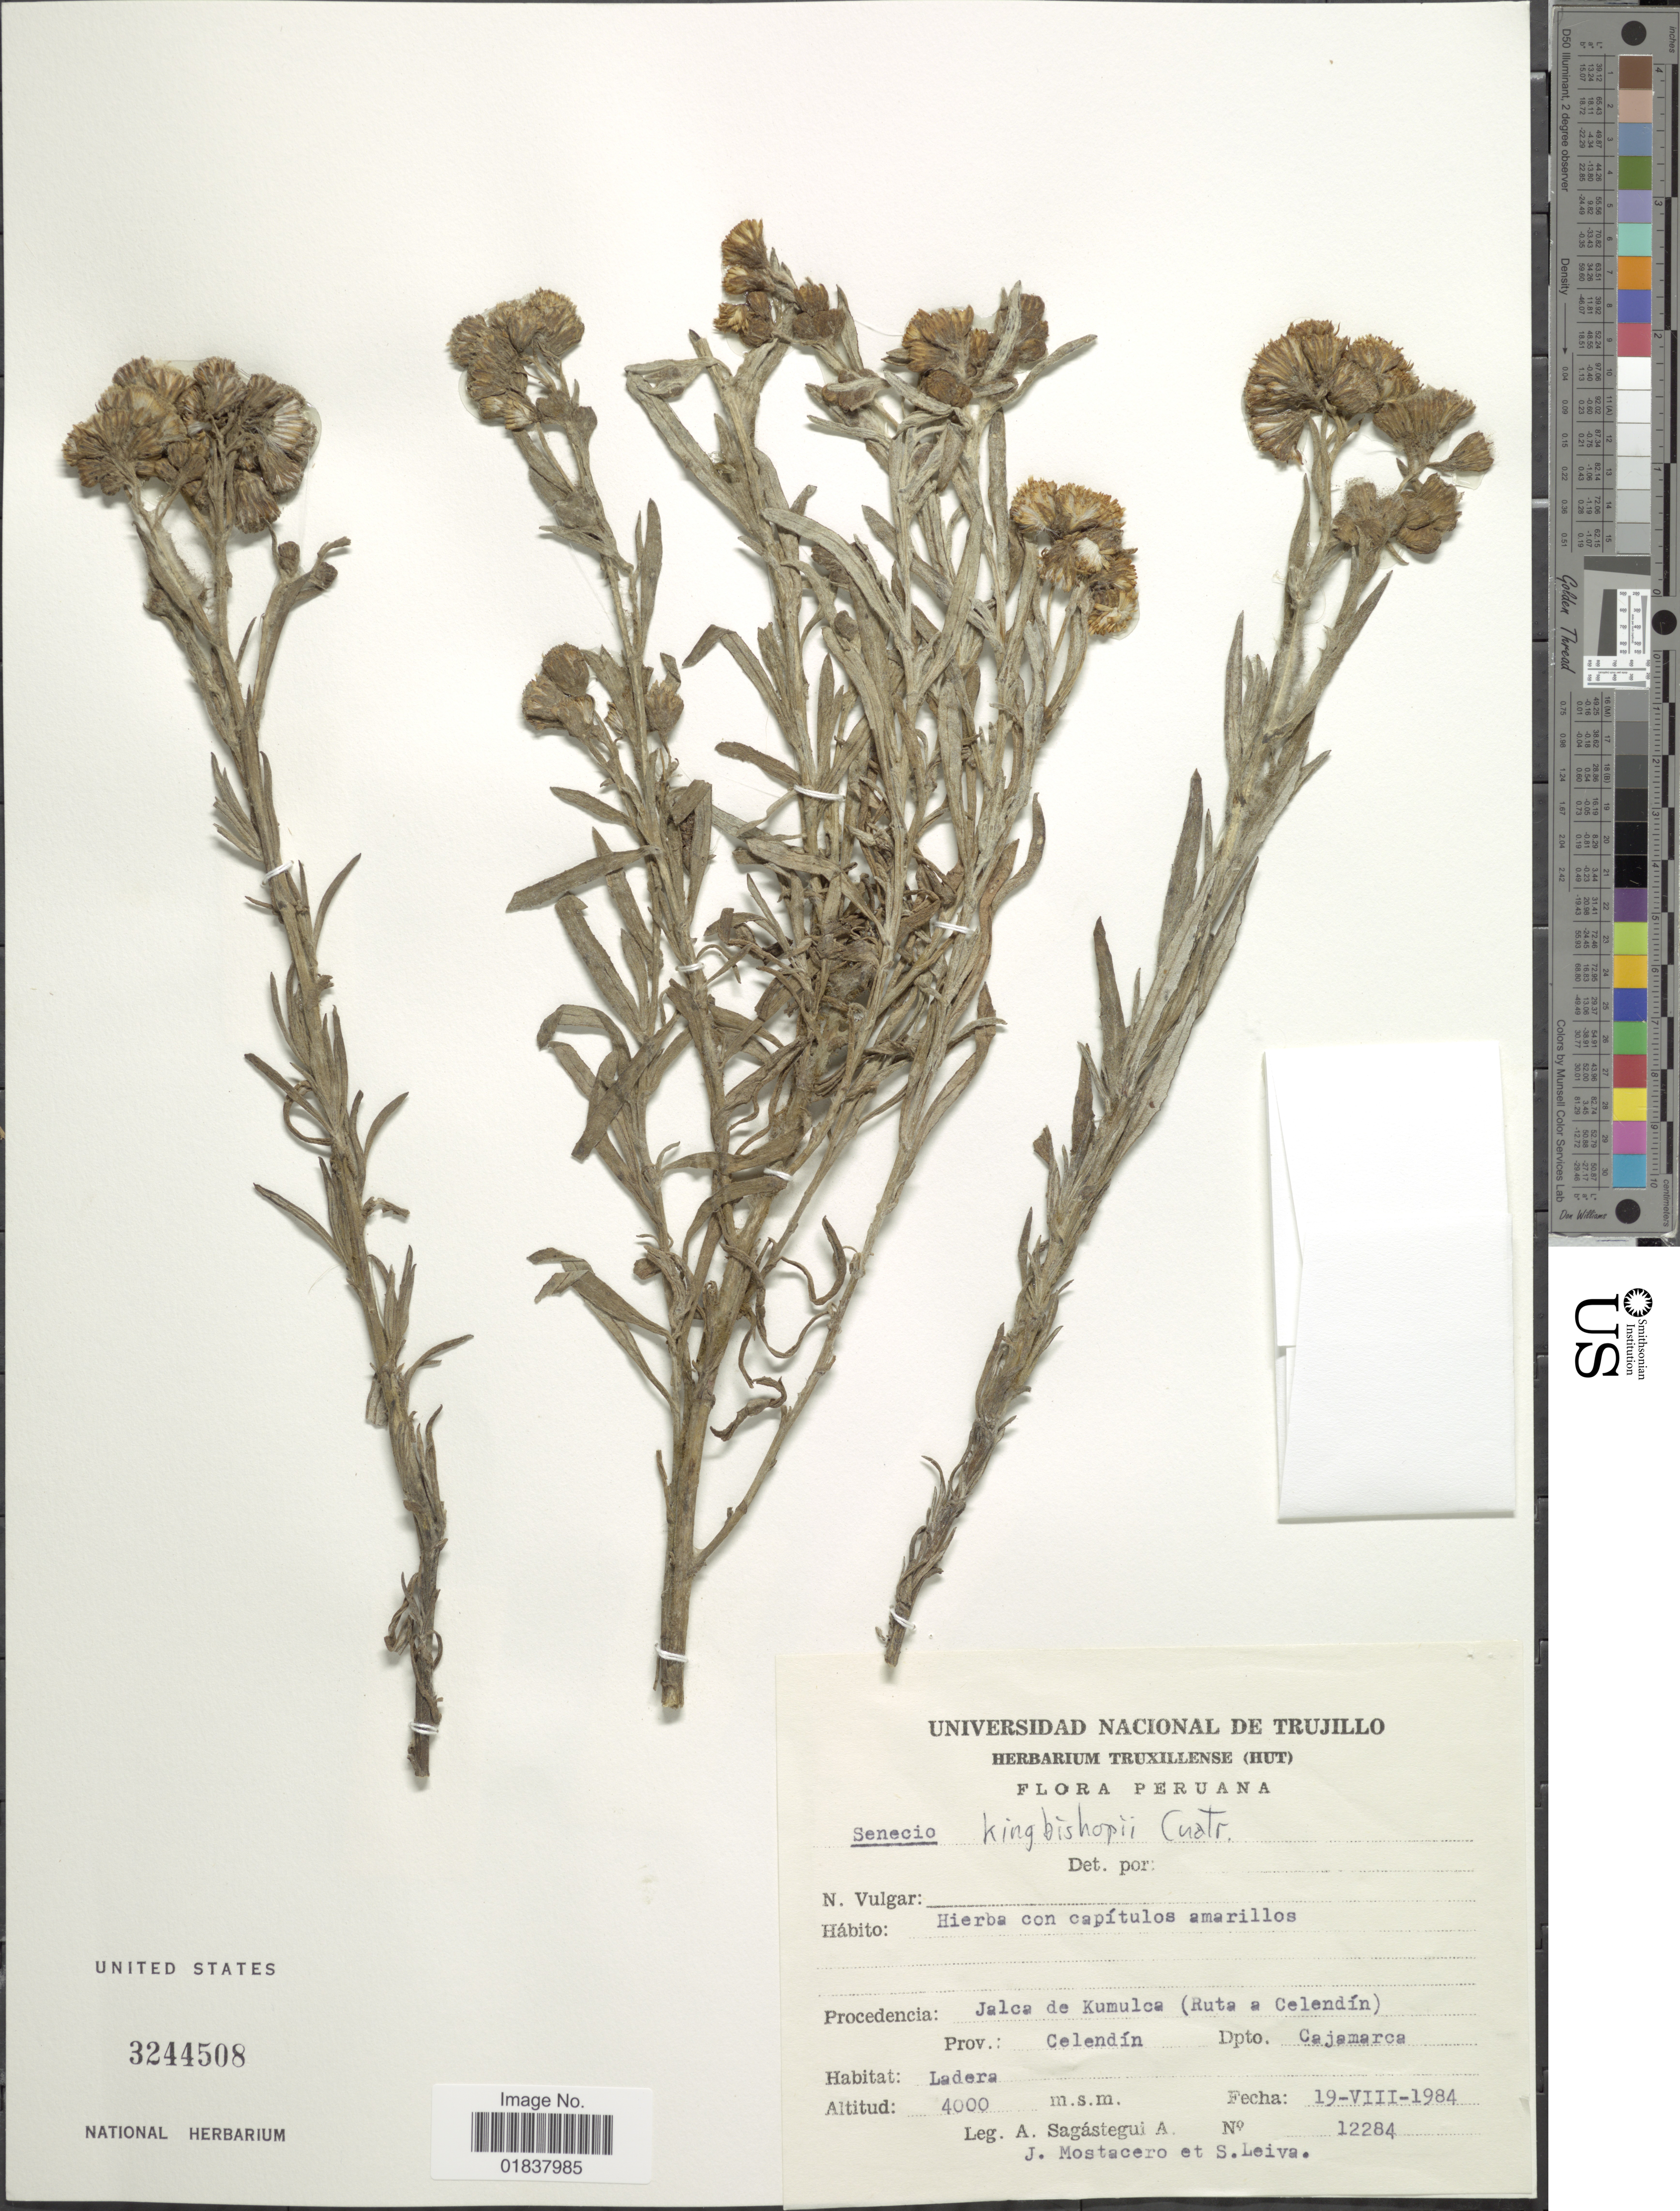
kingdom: Plantae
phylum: Tracheophyta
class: Magnoliopsida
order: Asterales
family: Asteraceae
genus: Senecio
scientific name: Senecio kingbishopii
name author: Cuatrec.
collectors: A. Sagástegui A., J. Mostacero & S. Leiva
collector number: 12284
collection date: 1984-08-19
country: Peru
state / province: Cajamarca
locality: Jalca de Kumulca (Ruta a Celendin), Prov. Celendin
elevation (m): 4000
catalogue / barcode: US 3244508